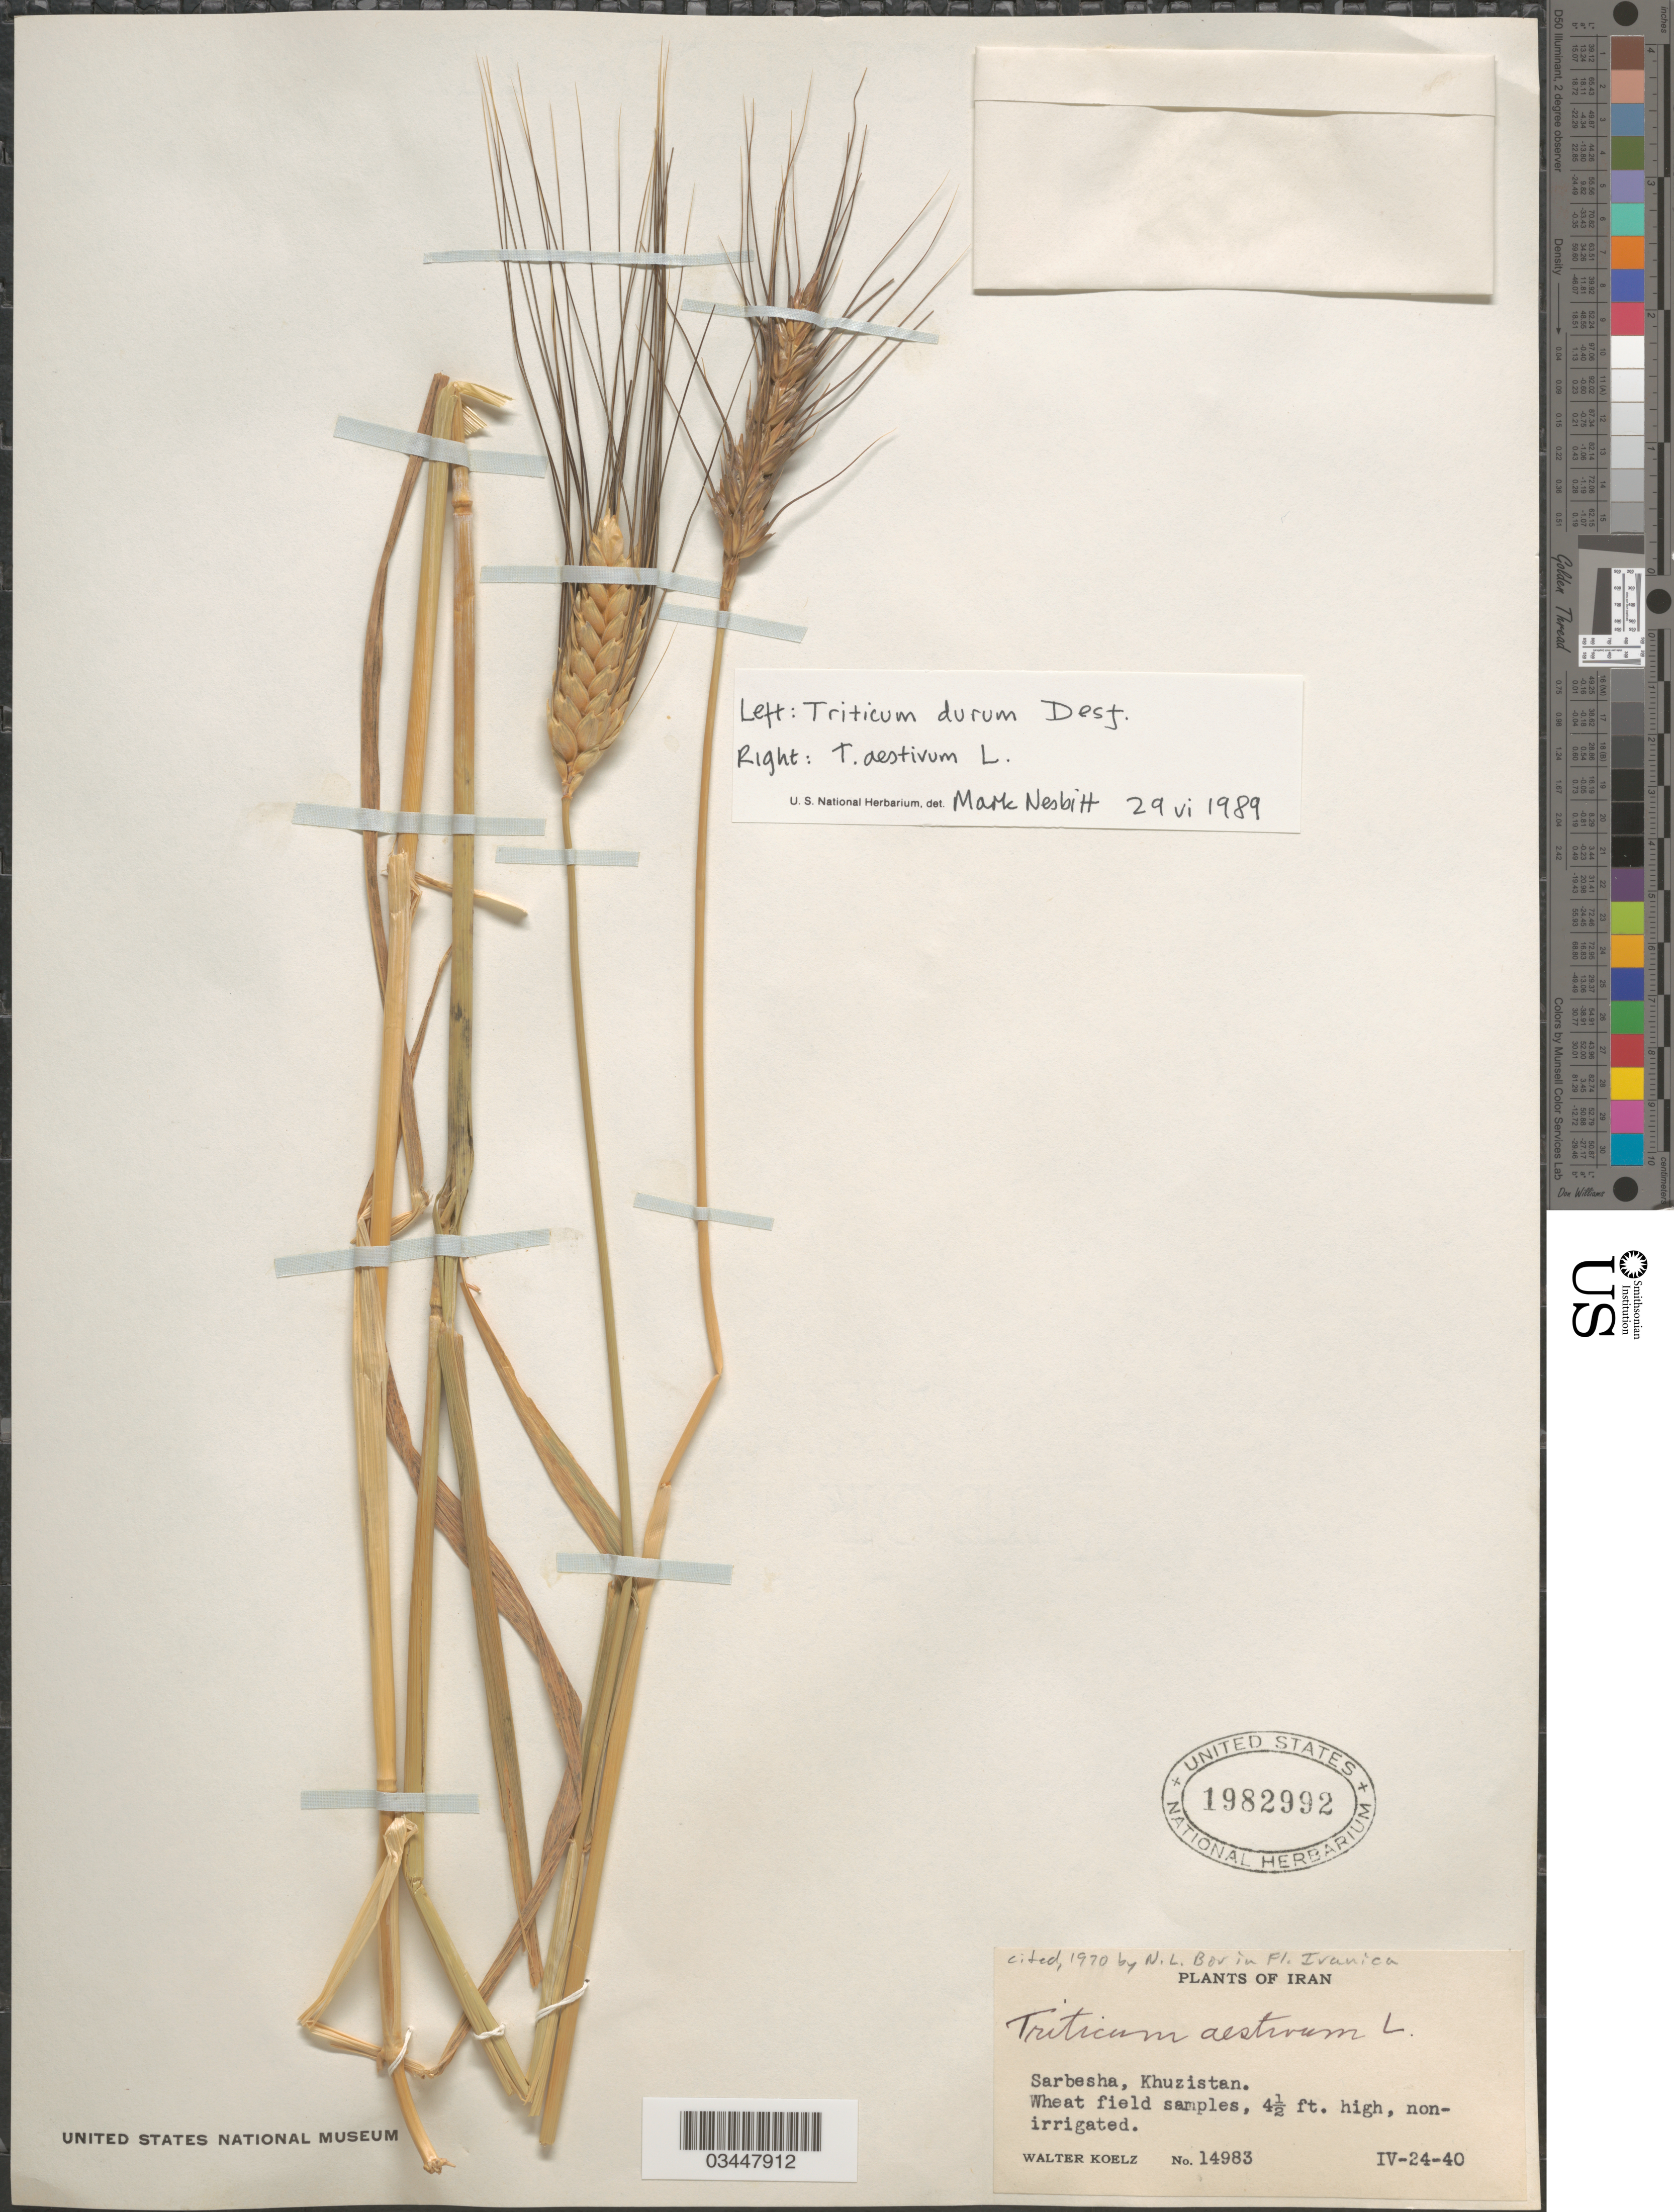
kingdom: Plantae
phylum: Tracheophyta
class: Liliopsida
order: Poales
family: Poaceae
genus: Triticum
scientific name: Triticum durum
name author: Desf.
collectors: W. N. Koelz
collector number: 14983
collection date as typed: Transcribed d/m/y: 24/4/40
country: Iran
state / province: Khuzestan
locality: Sarbesha, Khuzistan.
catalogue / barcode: US 1982992